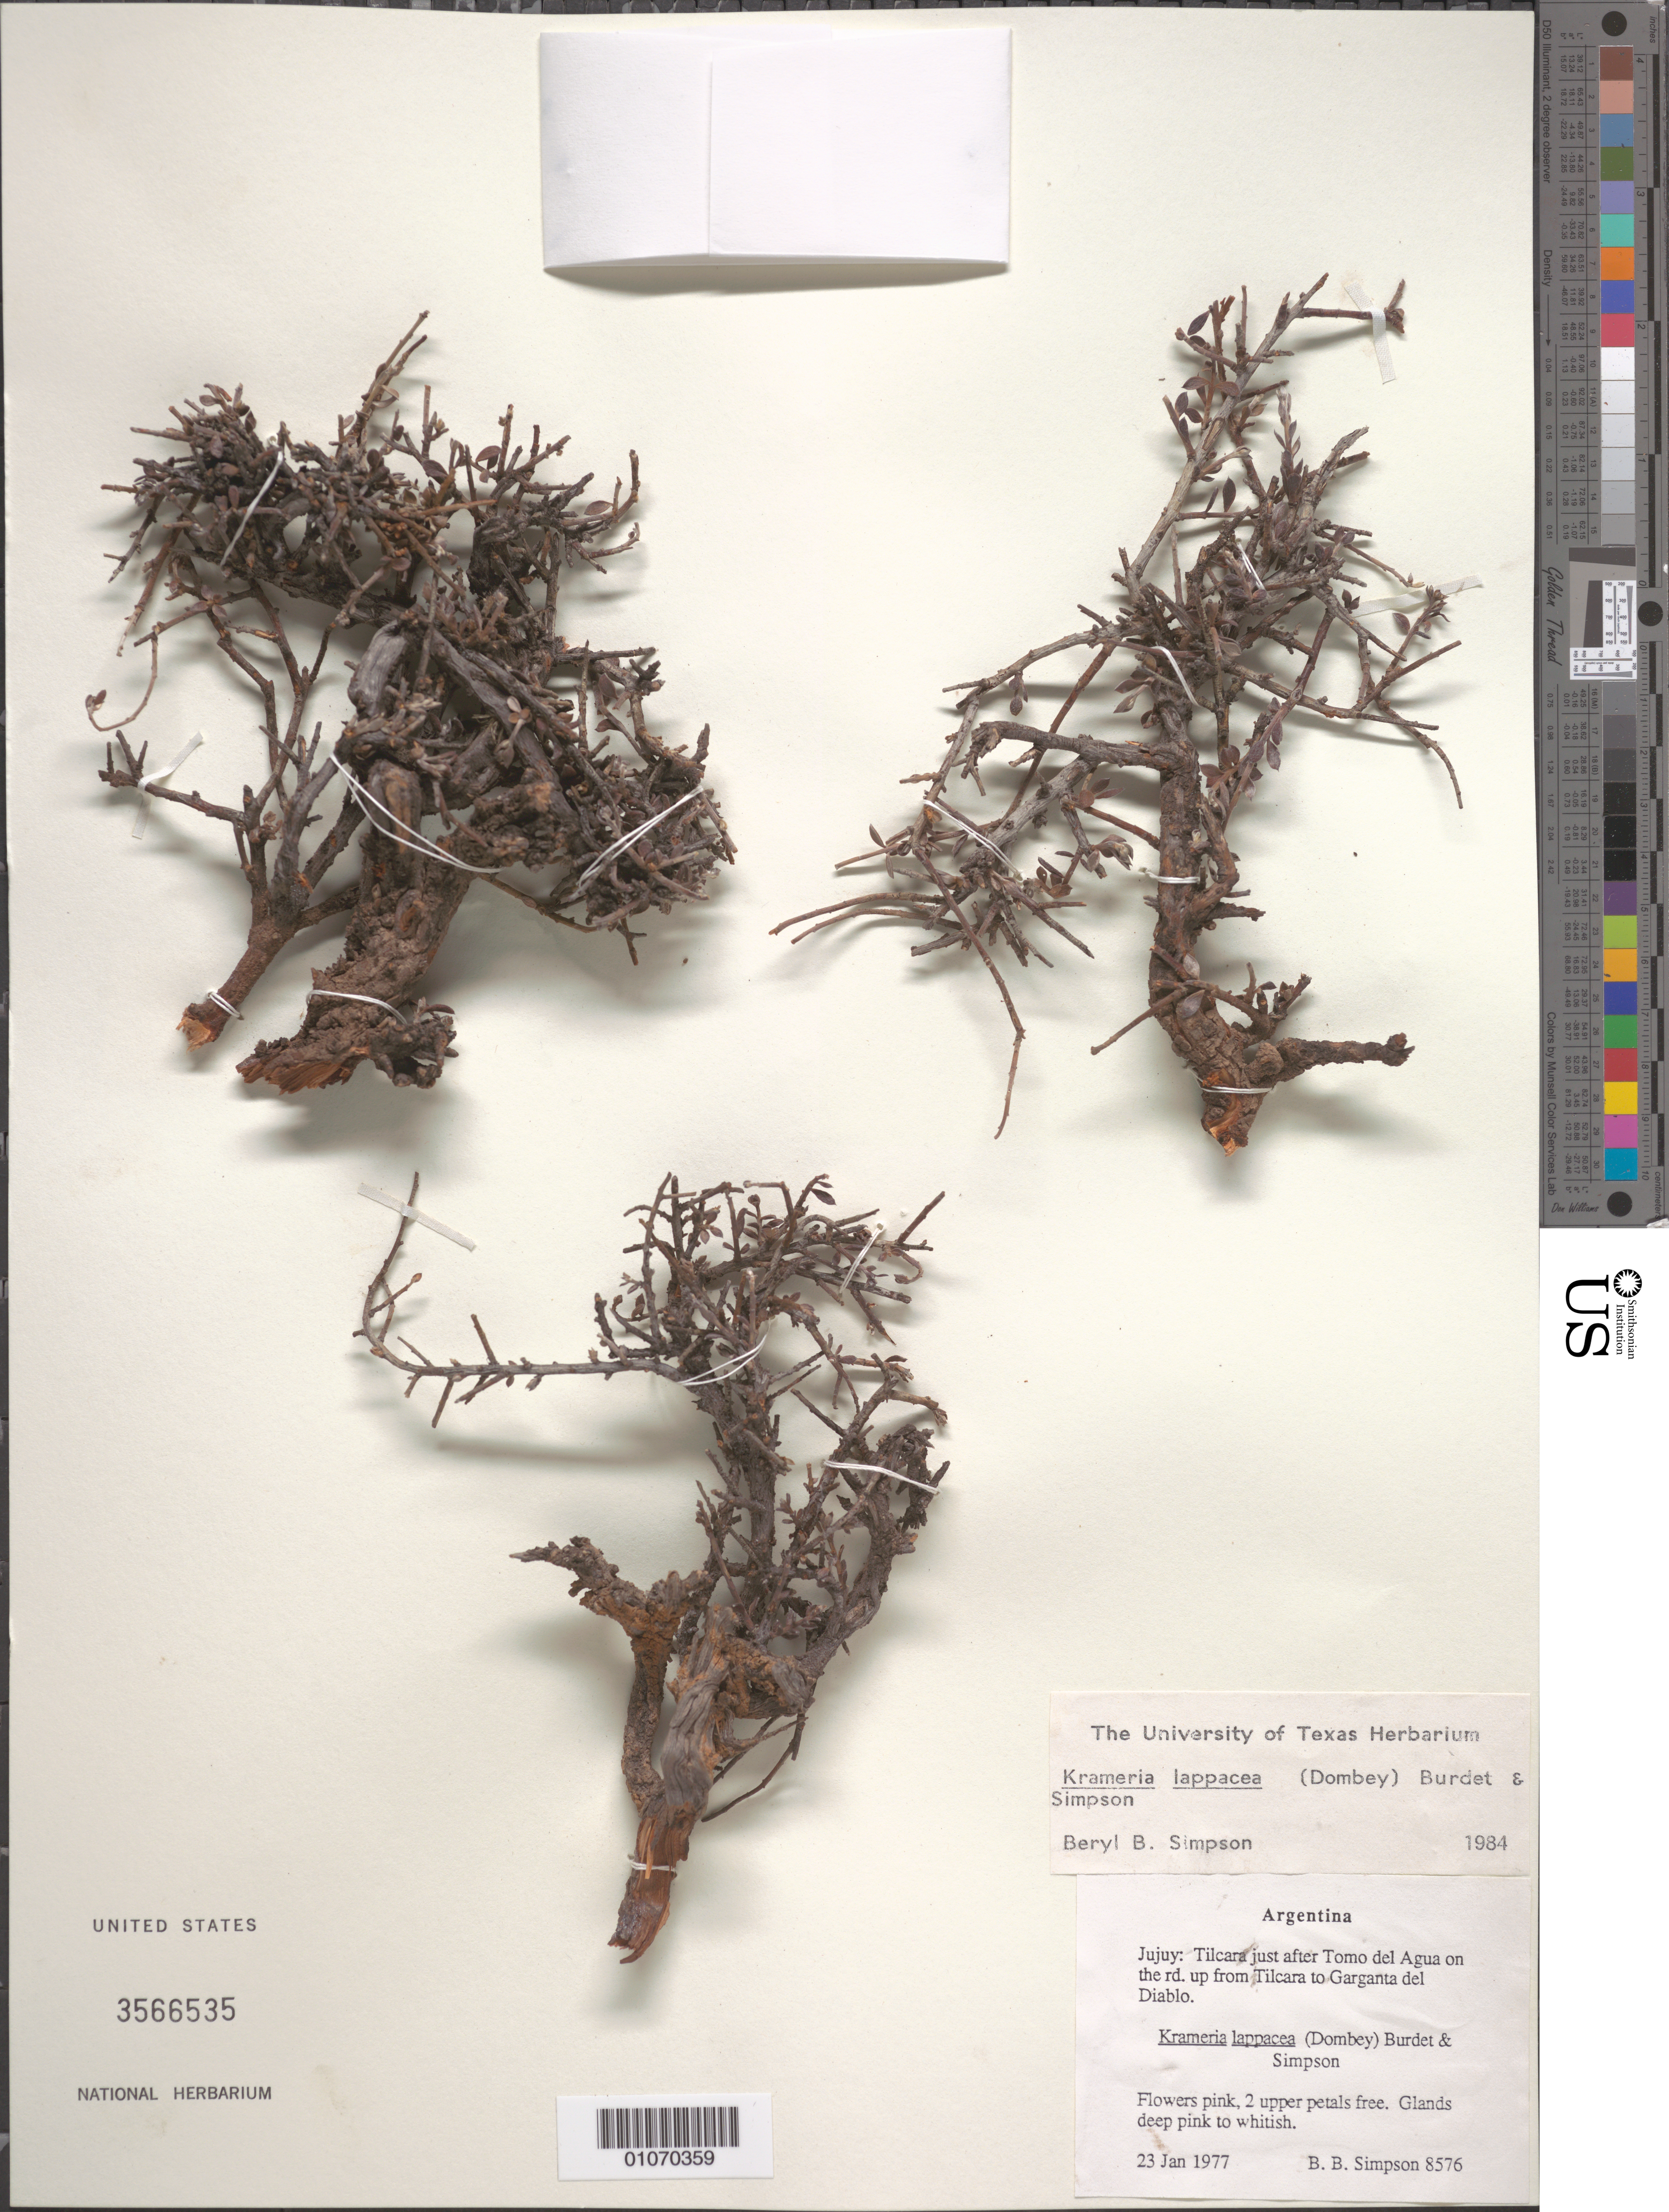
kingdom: Plantae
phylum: Tracheophyta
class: Magnoliopsida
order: Zygophyllales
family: Krameriaceae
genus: Krameria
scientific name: Krameria lappacea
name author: (Dombey) Burdet & B.B. Simpson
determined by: Simpson, B. B., (TEX), University of Texas at Austin (UNITED STATES)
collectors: B. B. Simpson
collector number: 8576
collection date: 1977-01-23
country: Argentina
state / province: Jujuy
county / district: Tilcara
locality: Just after Tomo del Agua on the road up from Tilcara to Garganta del Diablo.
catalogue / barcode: US 3566535